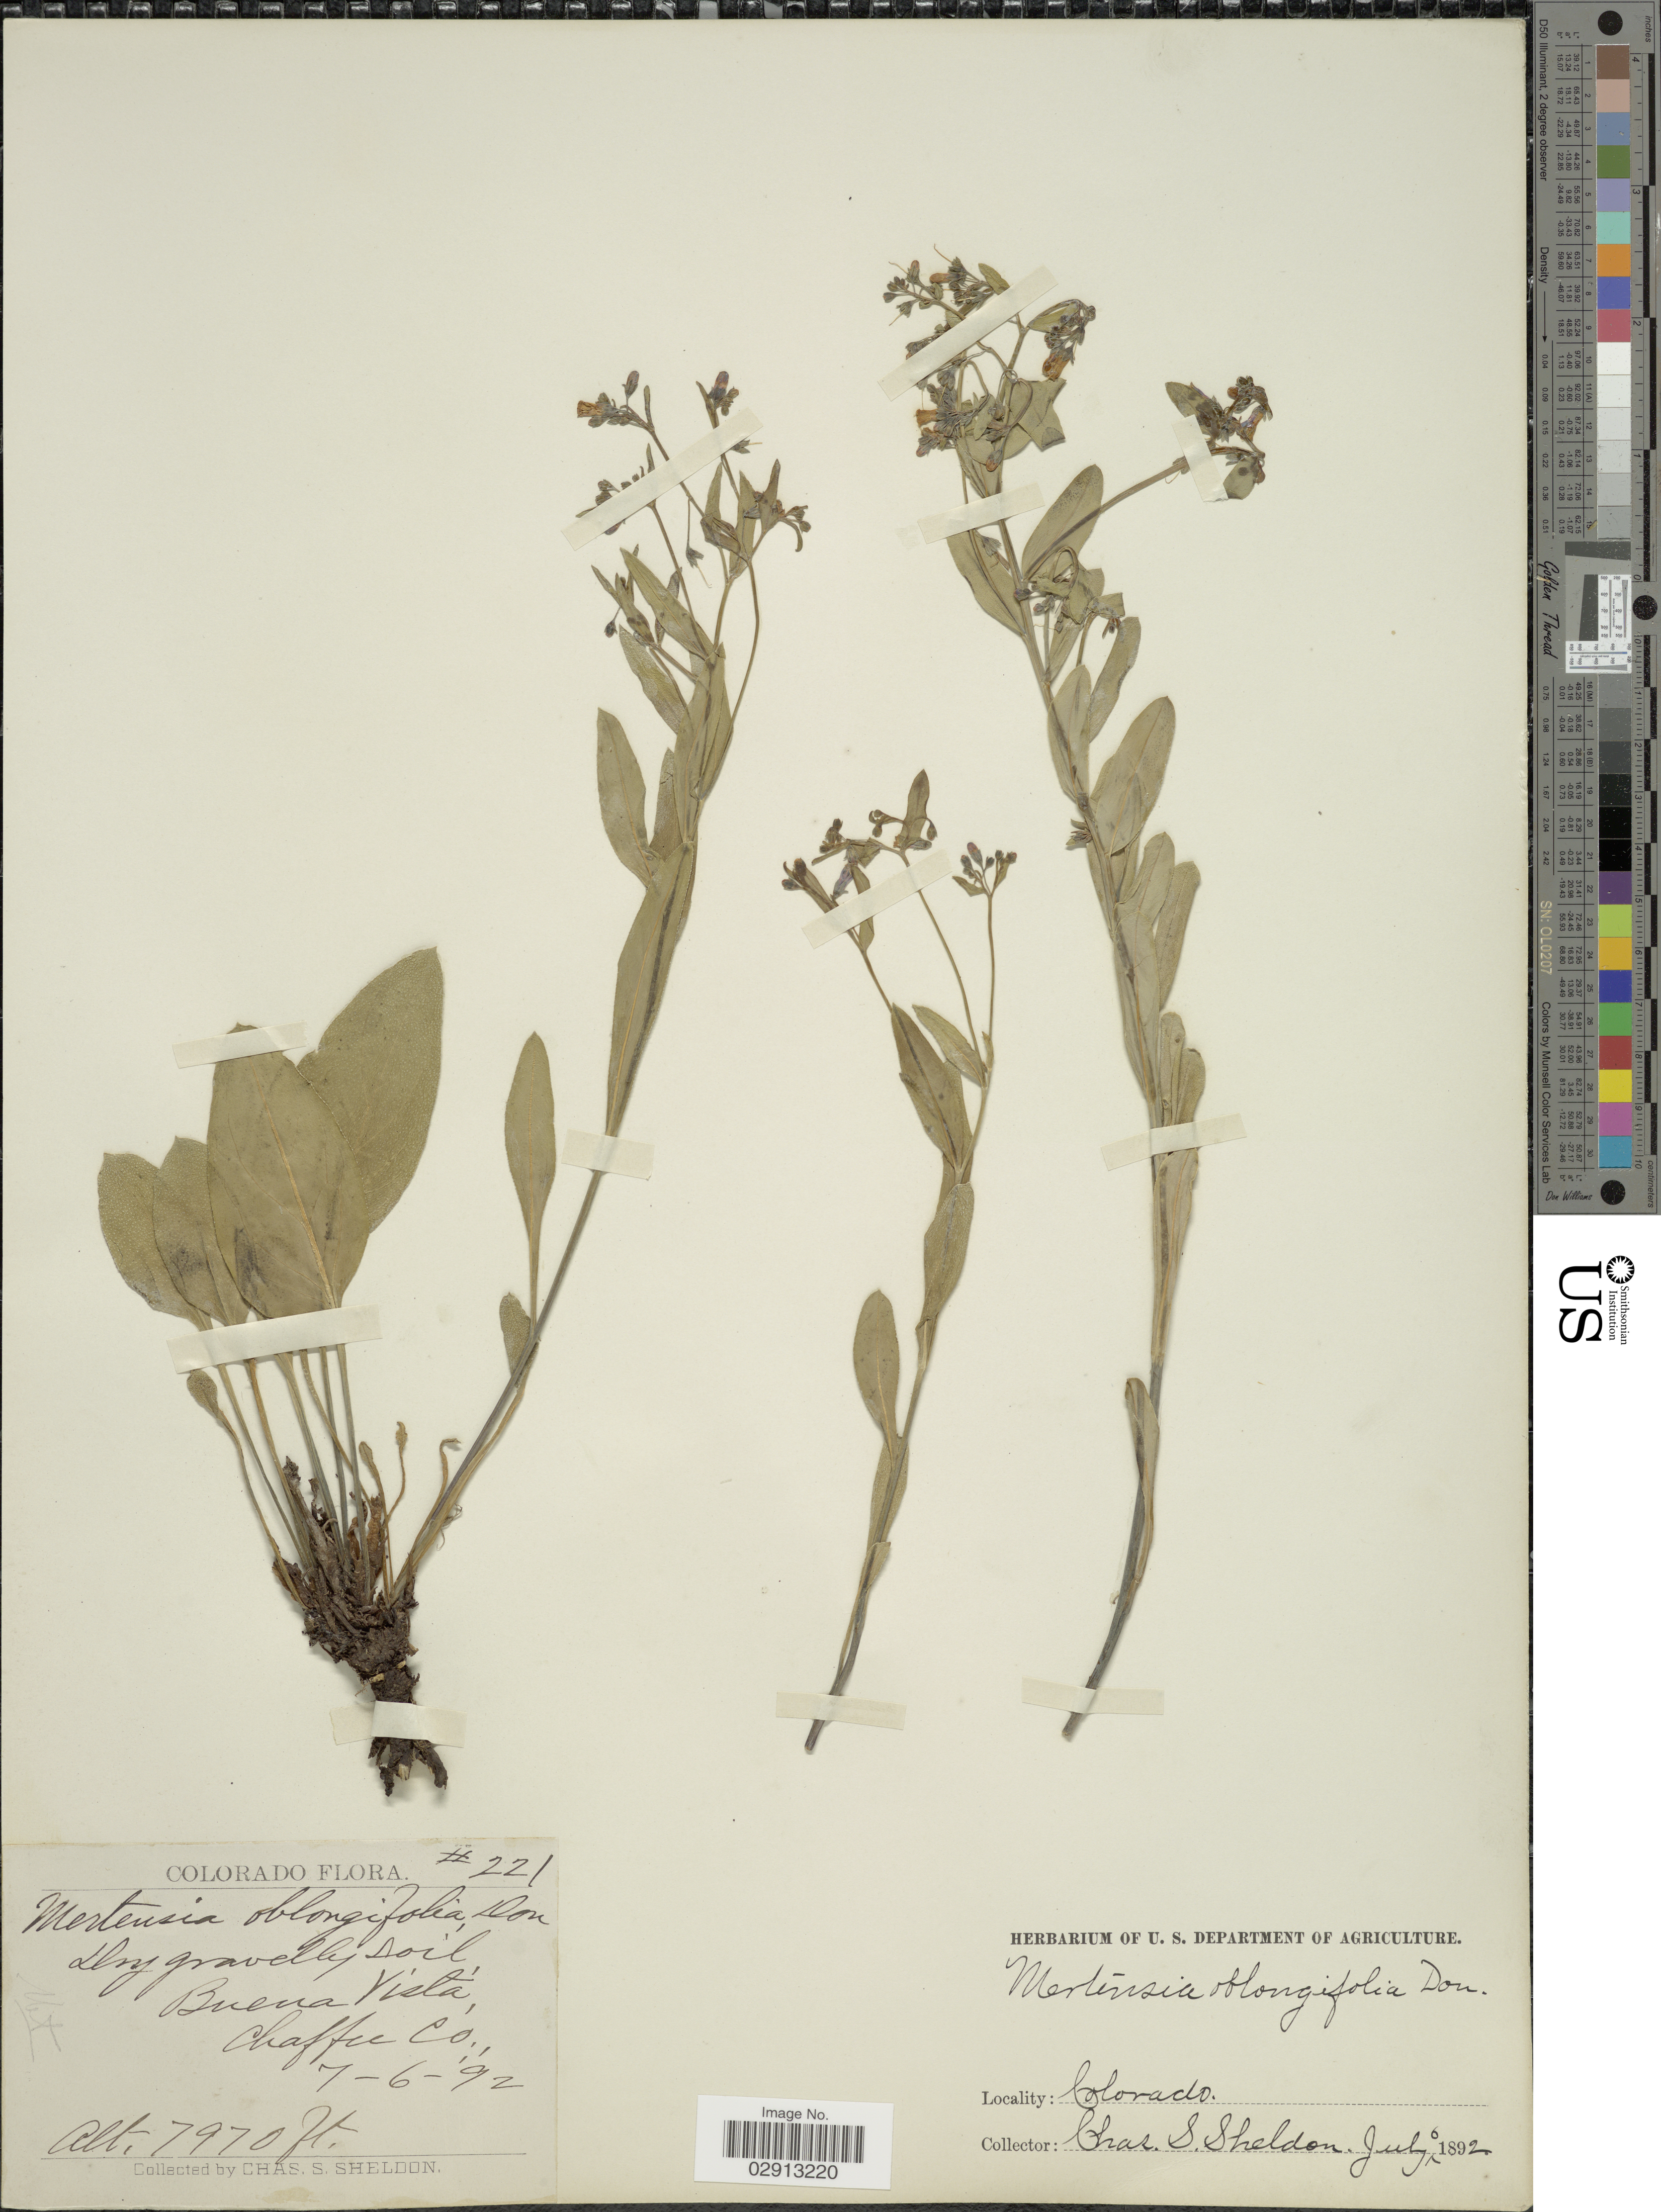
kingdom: Plantae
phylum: Tracheophyta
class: Magnoliopsida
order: Boraginales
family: Boraginaceae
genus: Mertensia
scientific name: Mertensia viridis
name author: (A. Nelson) A. Nelson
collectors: C. S. Sheldon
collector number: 221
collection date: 1892-07-06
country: United States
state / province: Colorado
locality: Buena Vista. Chaffee Co.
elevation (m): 2429